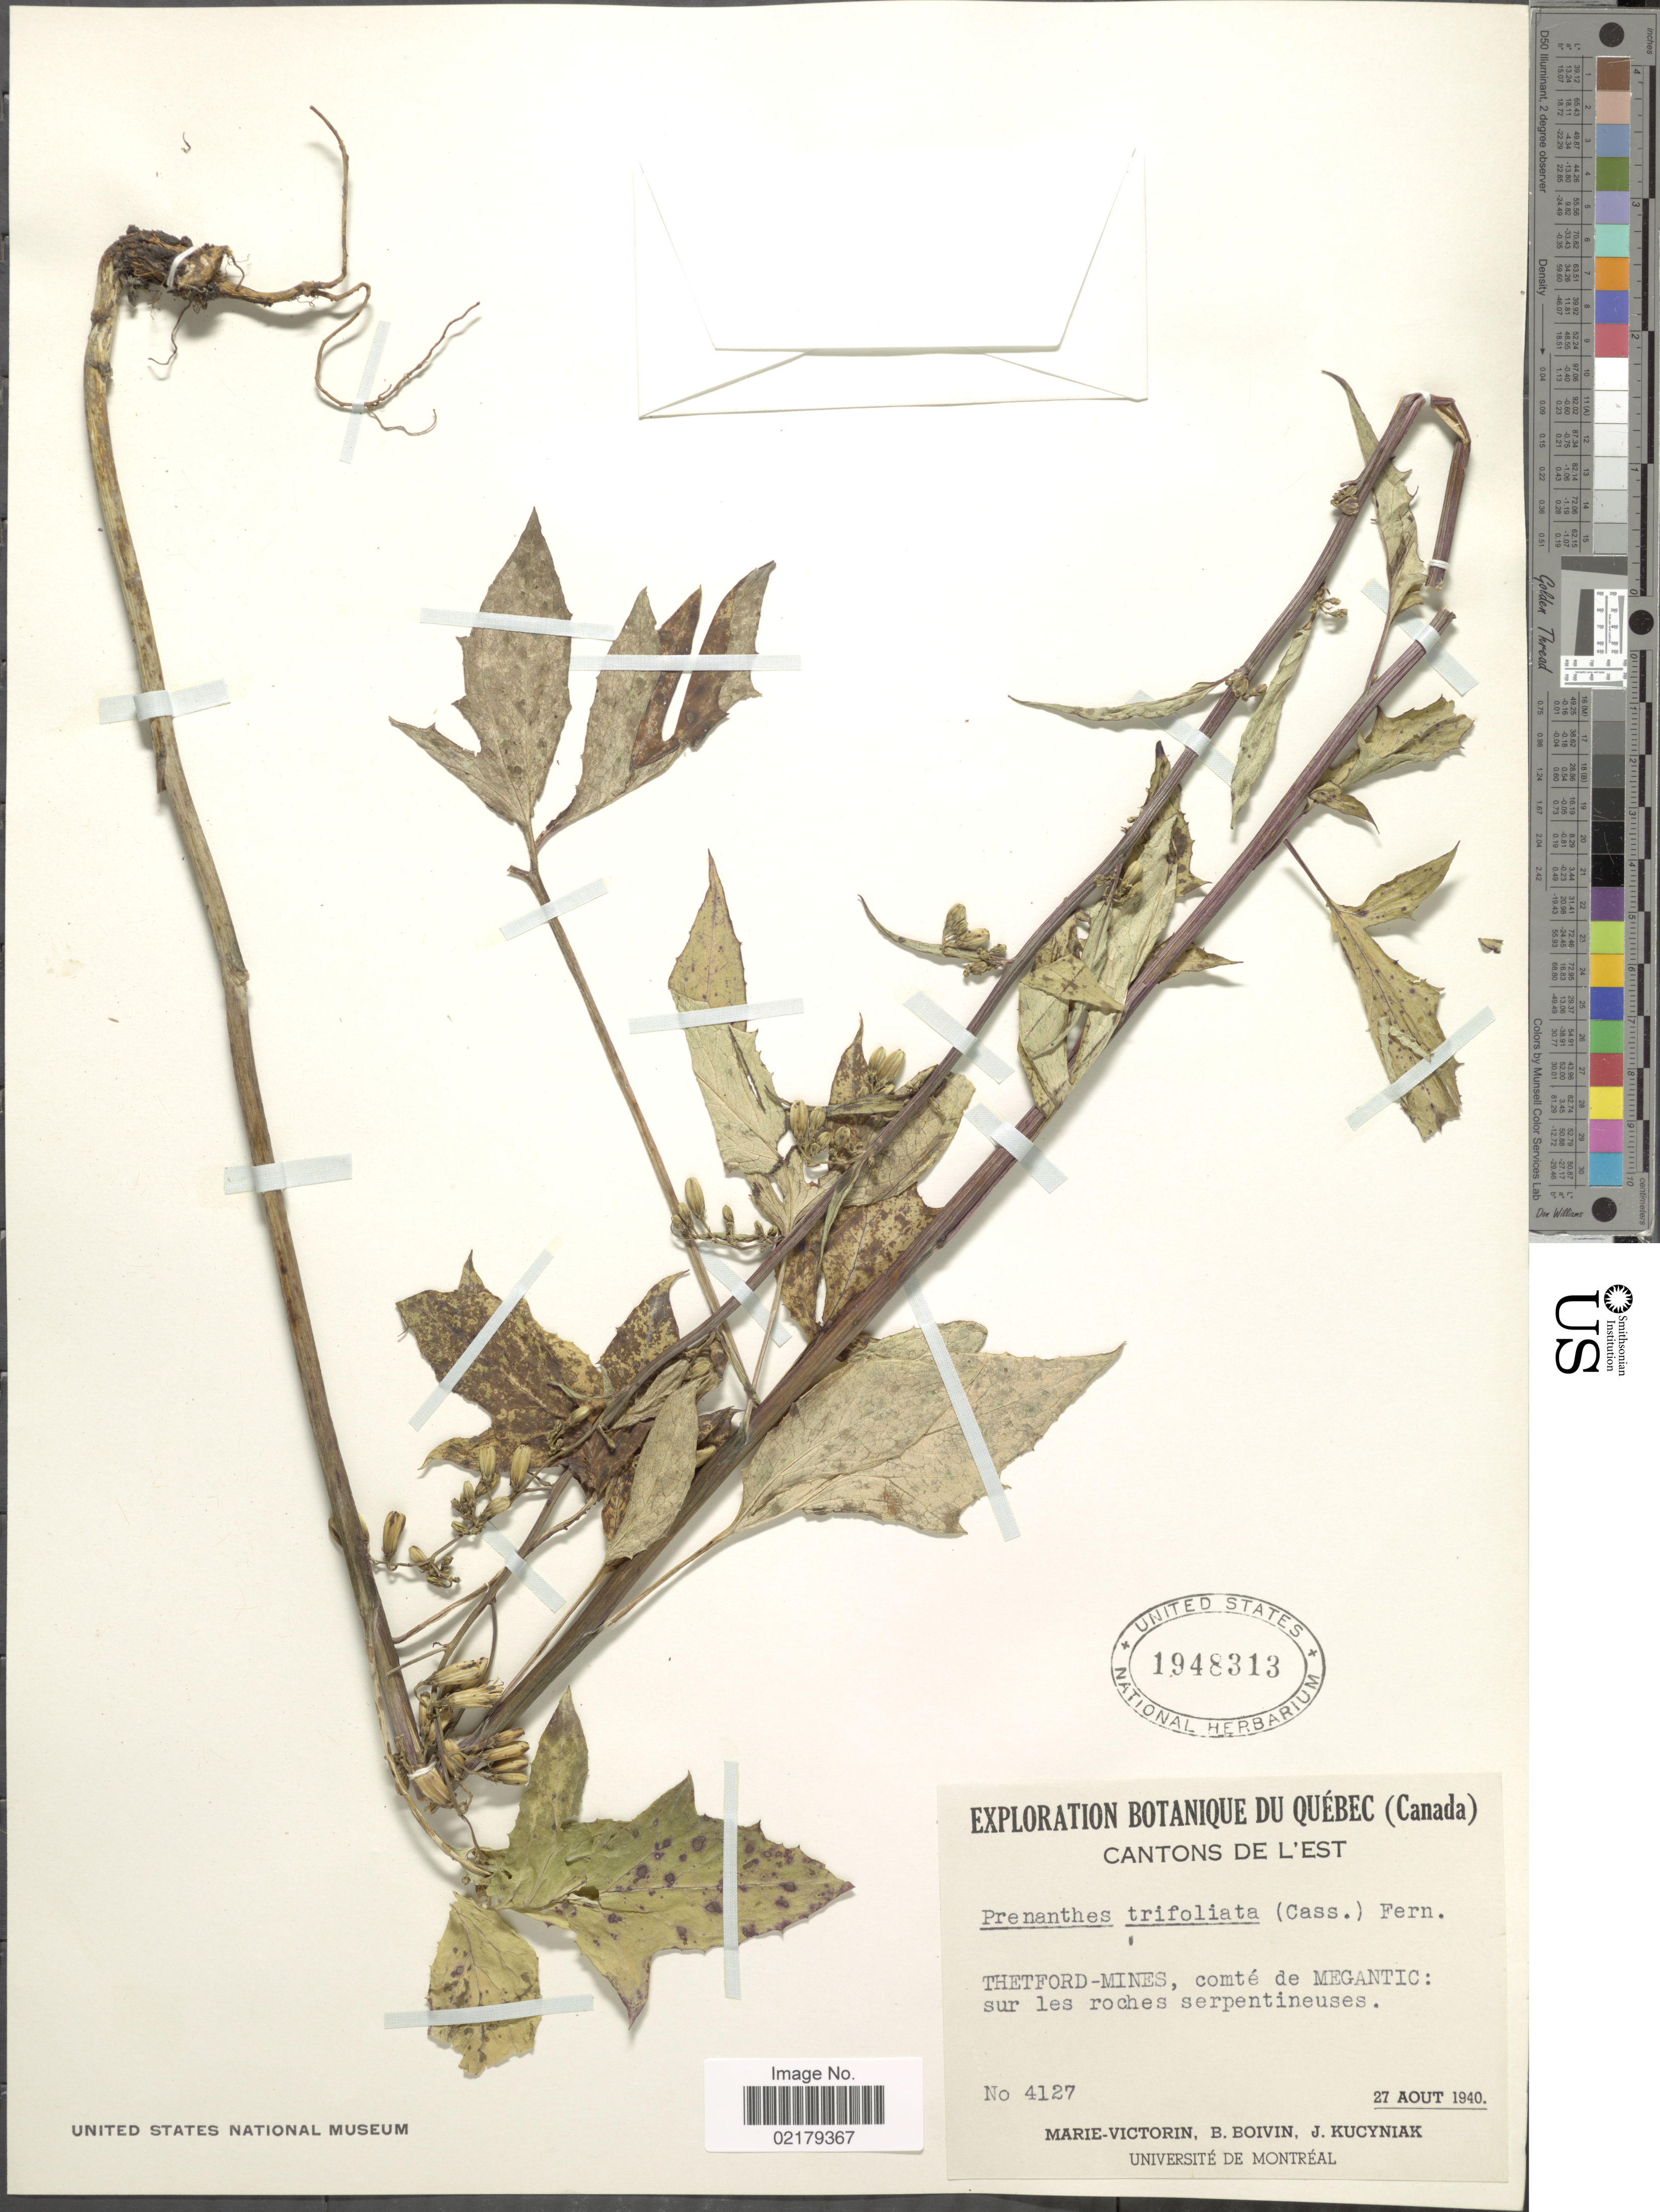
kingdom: Plantae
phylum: Tracheophyta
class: Magnoliopsida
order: Asterales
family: Asteraceae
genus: Nabalus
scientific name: Nabalus trifoliolatus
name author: Cass.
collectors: -. Marie-Victorin, J. R. B. Boivin & J. Kucyniak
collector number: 4127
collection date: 1940-08-27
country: Canada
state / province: Quebec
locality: Cantons de L'Est, Thetford-Mines, comté de Megantic: sur les roches serpentineuses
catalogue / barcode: US 1948313